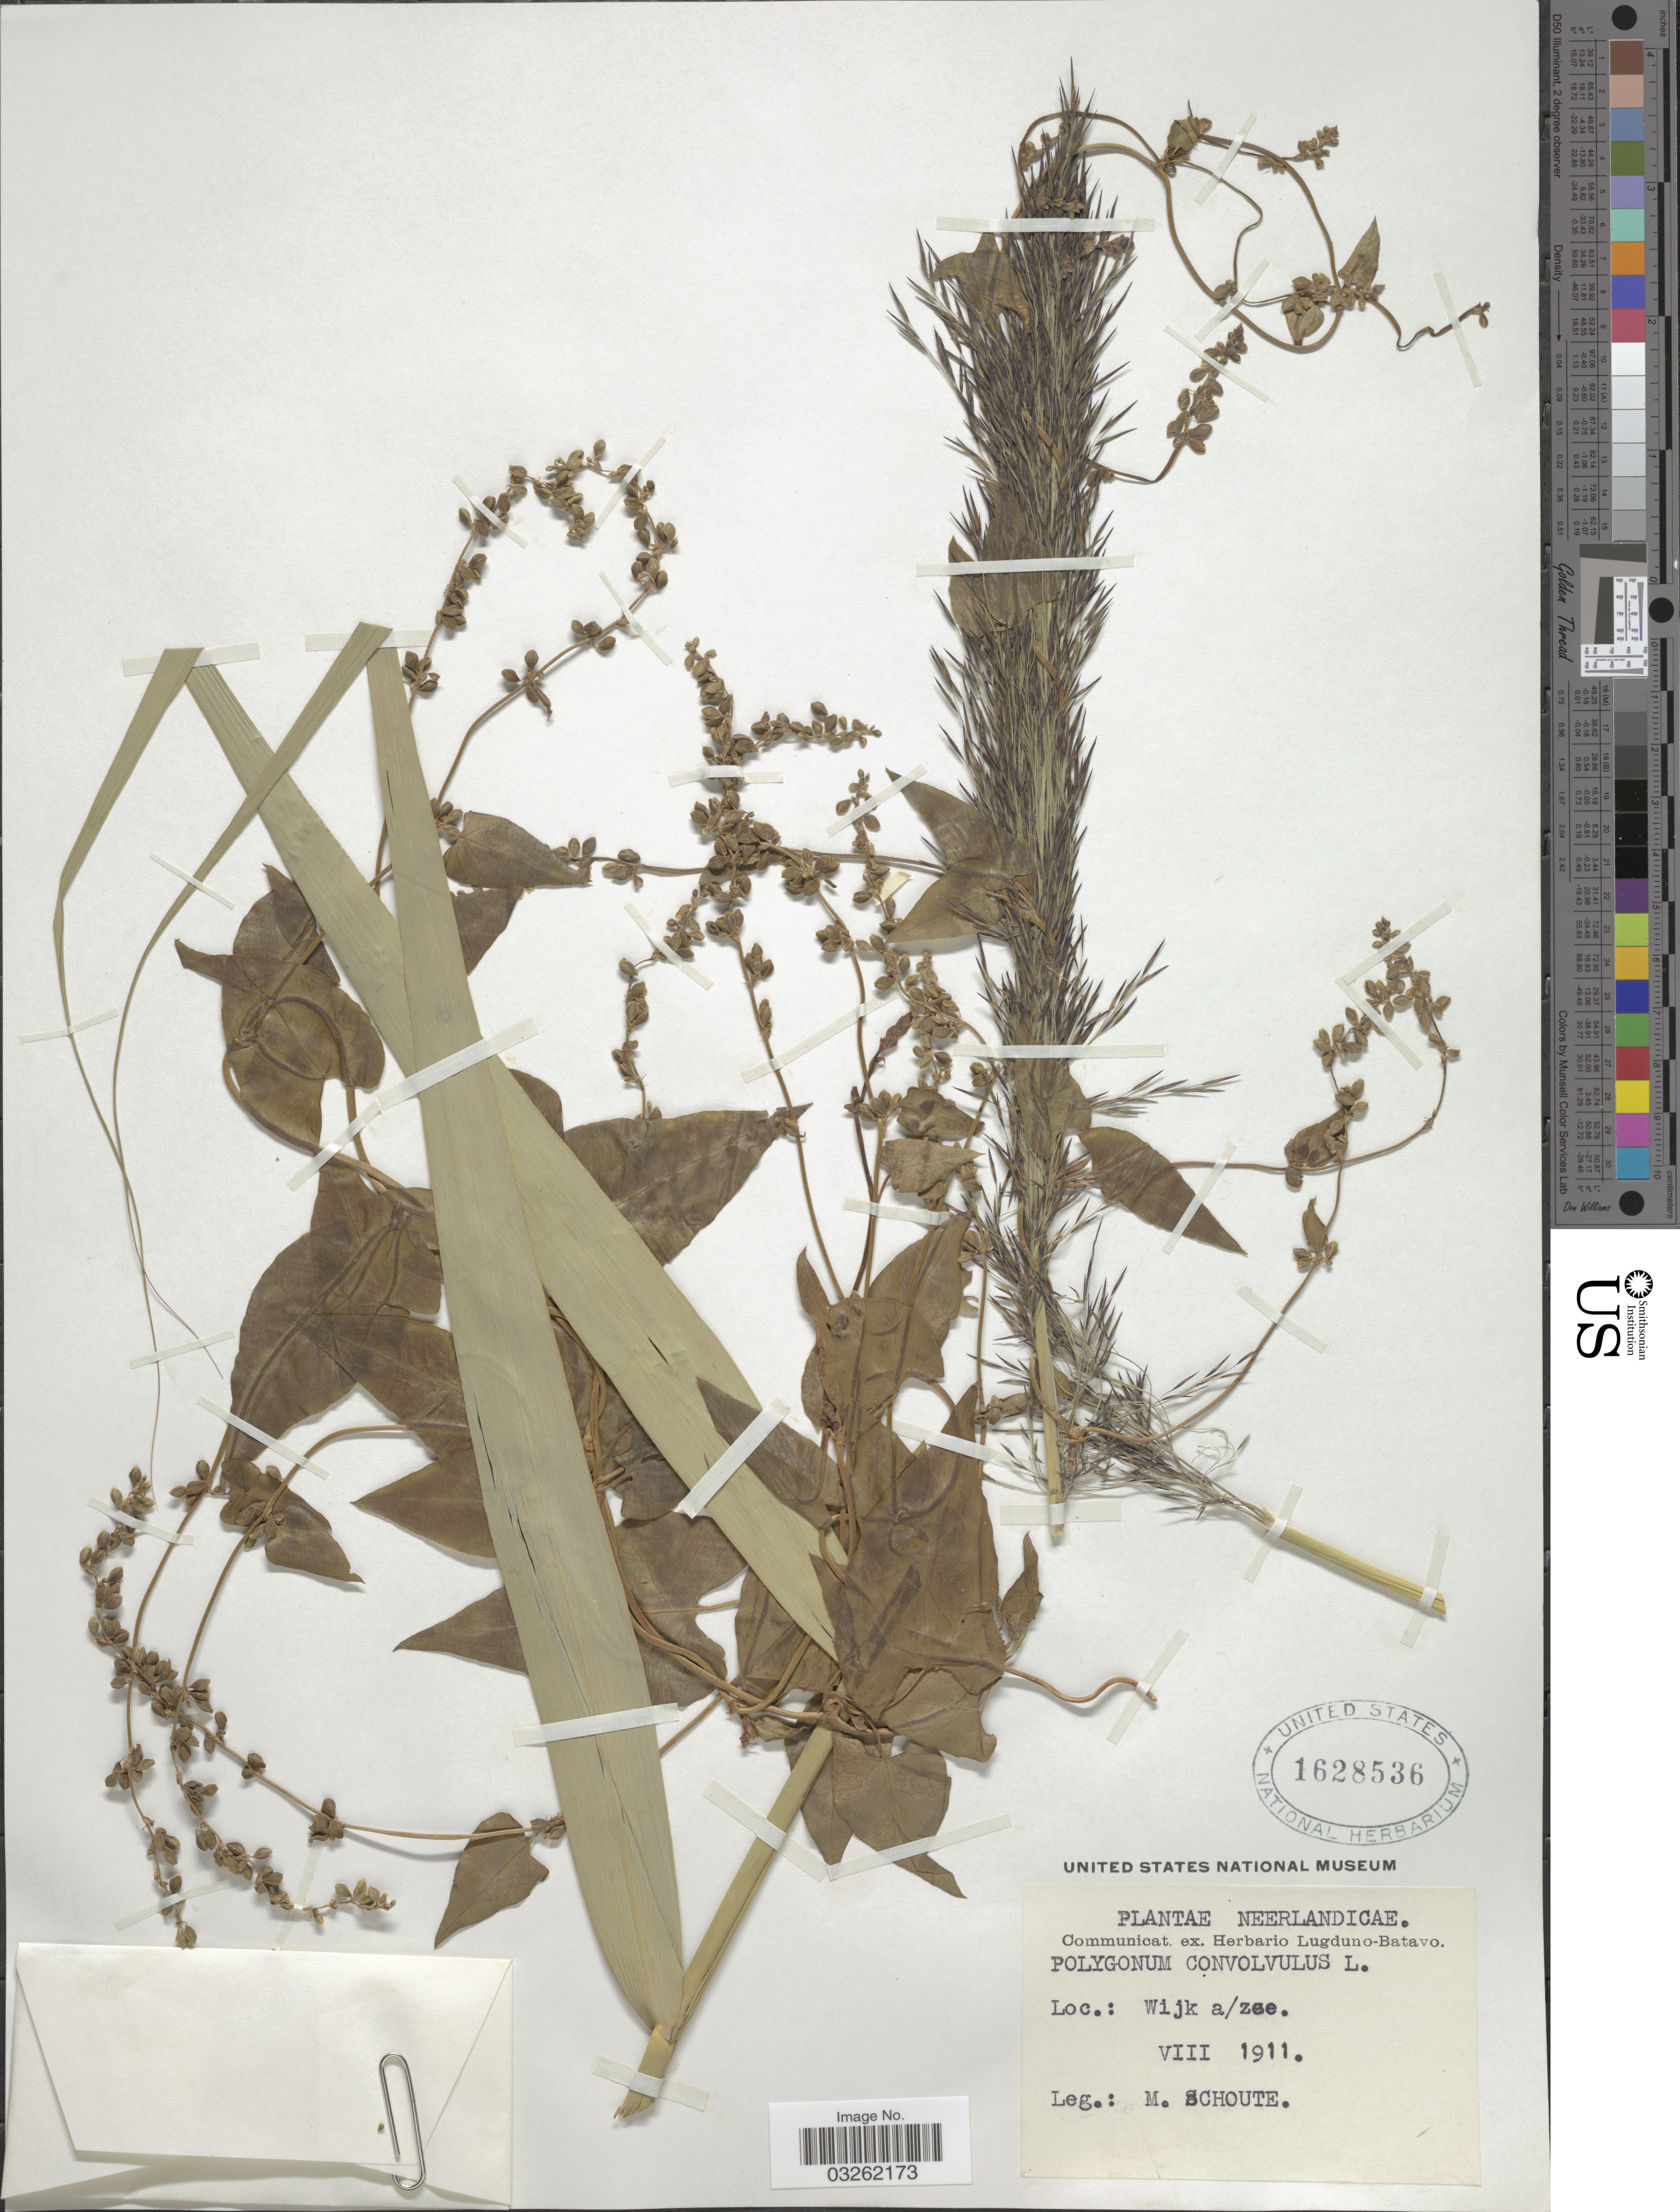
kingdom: Plantae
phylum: Tracheophyta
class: Magnoliopsida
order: Caryophyllales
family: Polygonaceae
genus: Fallopia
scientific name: Fallopia convolvulus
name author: (L.) Á. Löve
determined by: Strong, M. T., (US), Smithsonian Institution - National Museum of Natural History (UNITED STATES)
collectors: M. Schoute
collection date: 1911-08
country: Netherlands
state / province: Noord Holland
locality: Neerlandicae. Wijk a/ zee.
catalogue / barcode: US 1628536